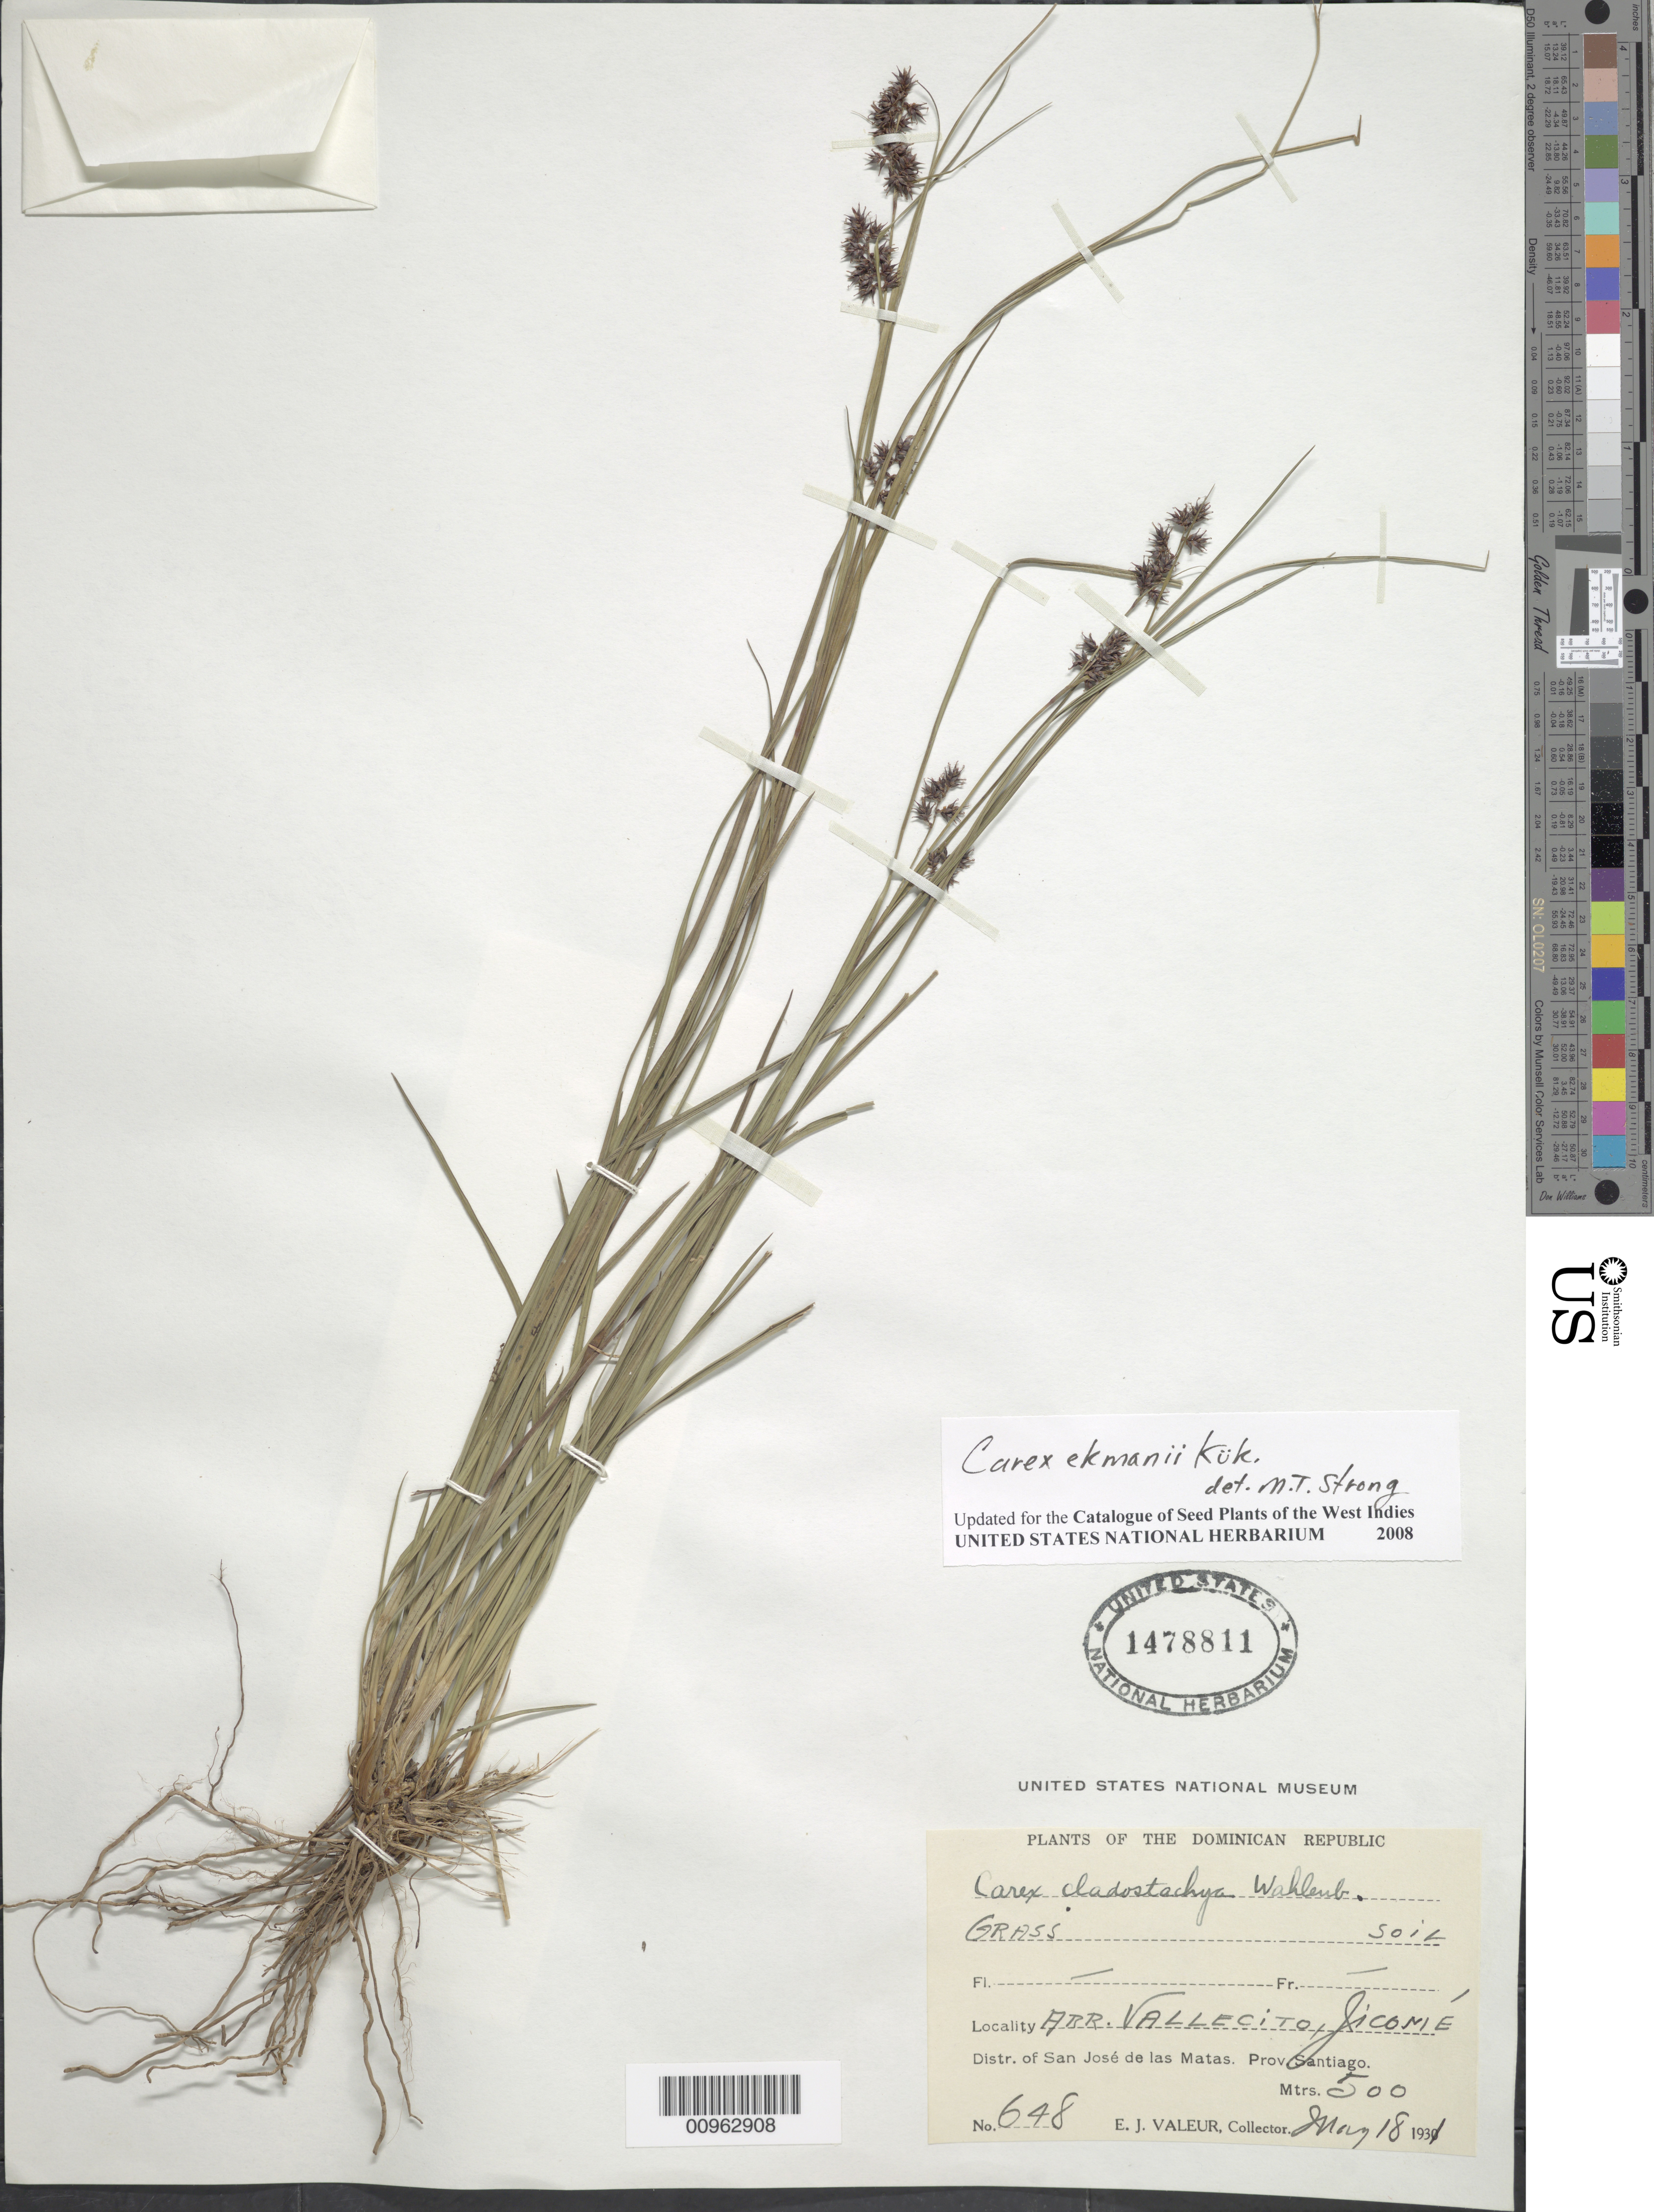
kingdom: Plantae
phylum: Tracheophyta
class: Liliopsida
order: Poales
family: Cyperaceae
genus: Carex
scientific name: Carex ekmanii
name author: Kük.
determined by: Strong, M. T., (US), Smithsonian Institution - National Museum of Natural History (UNITED STATES)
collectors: E. Valeur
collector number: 648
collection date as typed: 18 May 1931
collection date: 1931-05-18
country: Dominican Republic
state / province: Santiago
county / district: San José de las Matas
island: Hispaniola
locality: Arroyo Vallecito, Jicomé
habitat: Soild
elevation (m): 500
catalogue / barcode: US 1478811